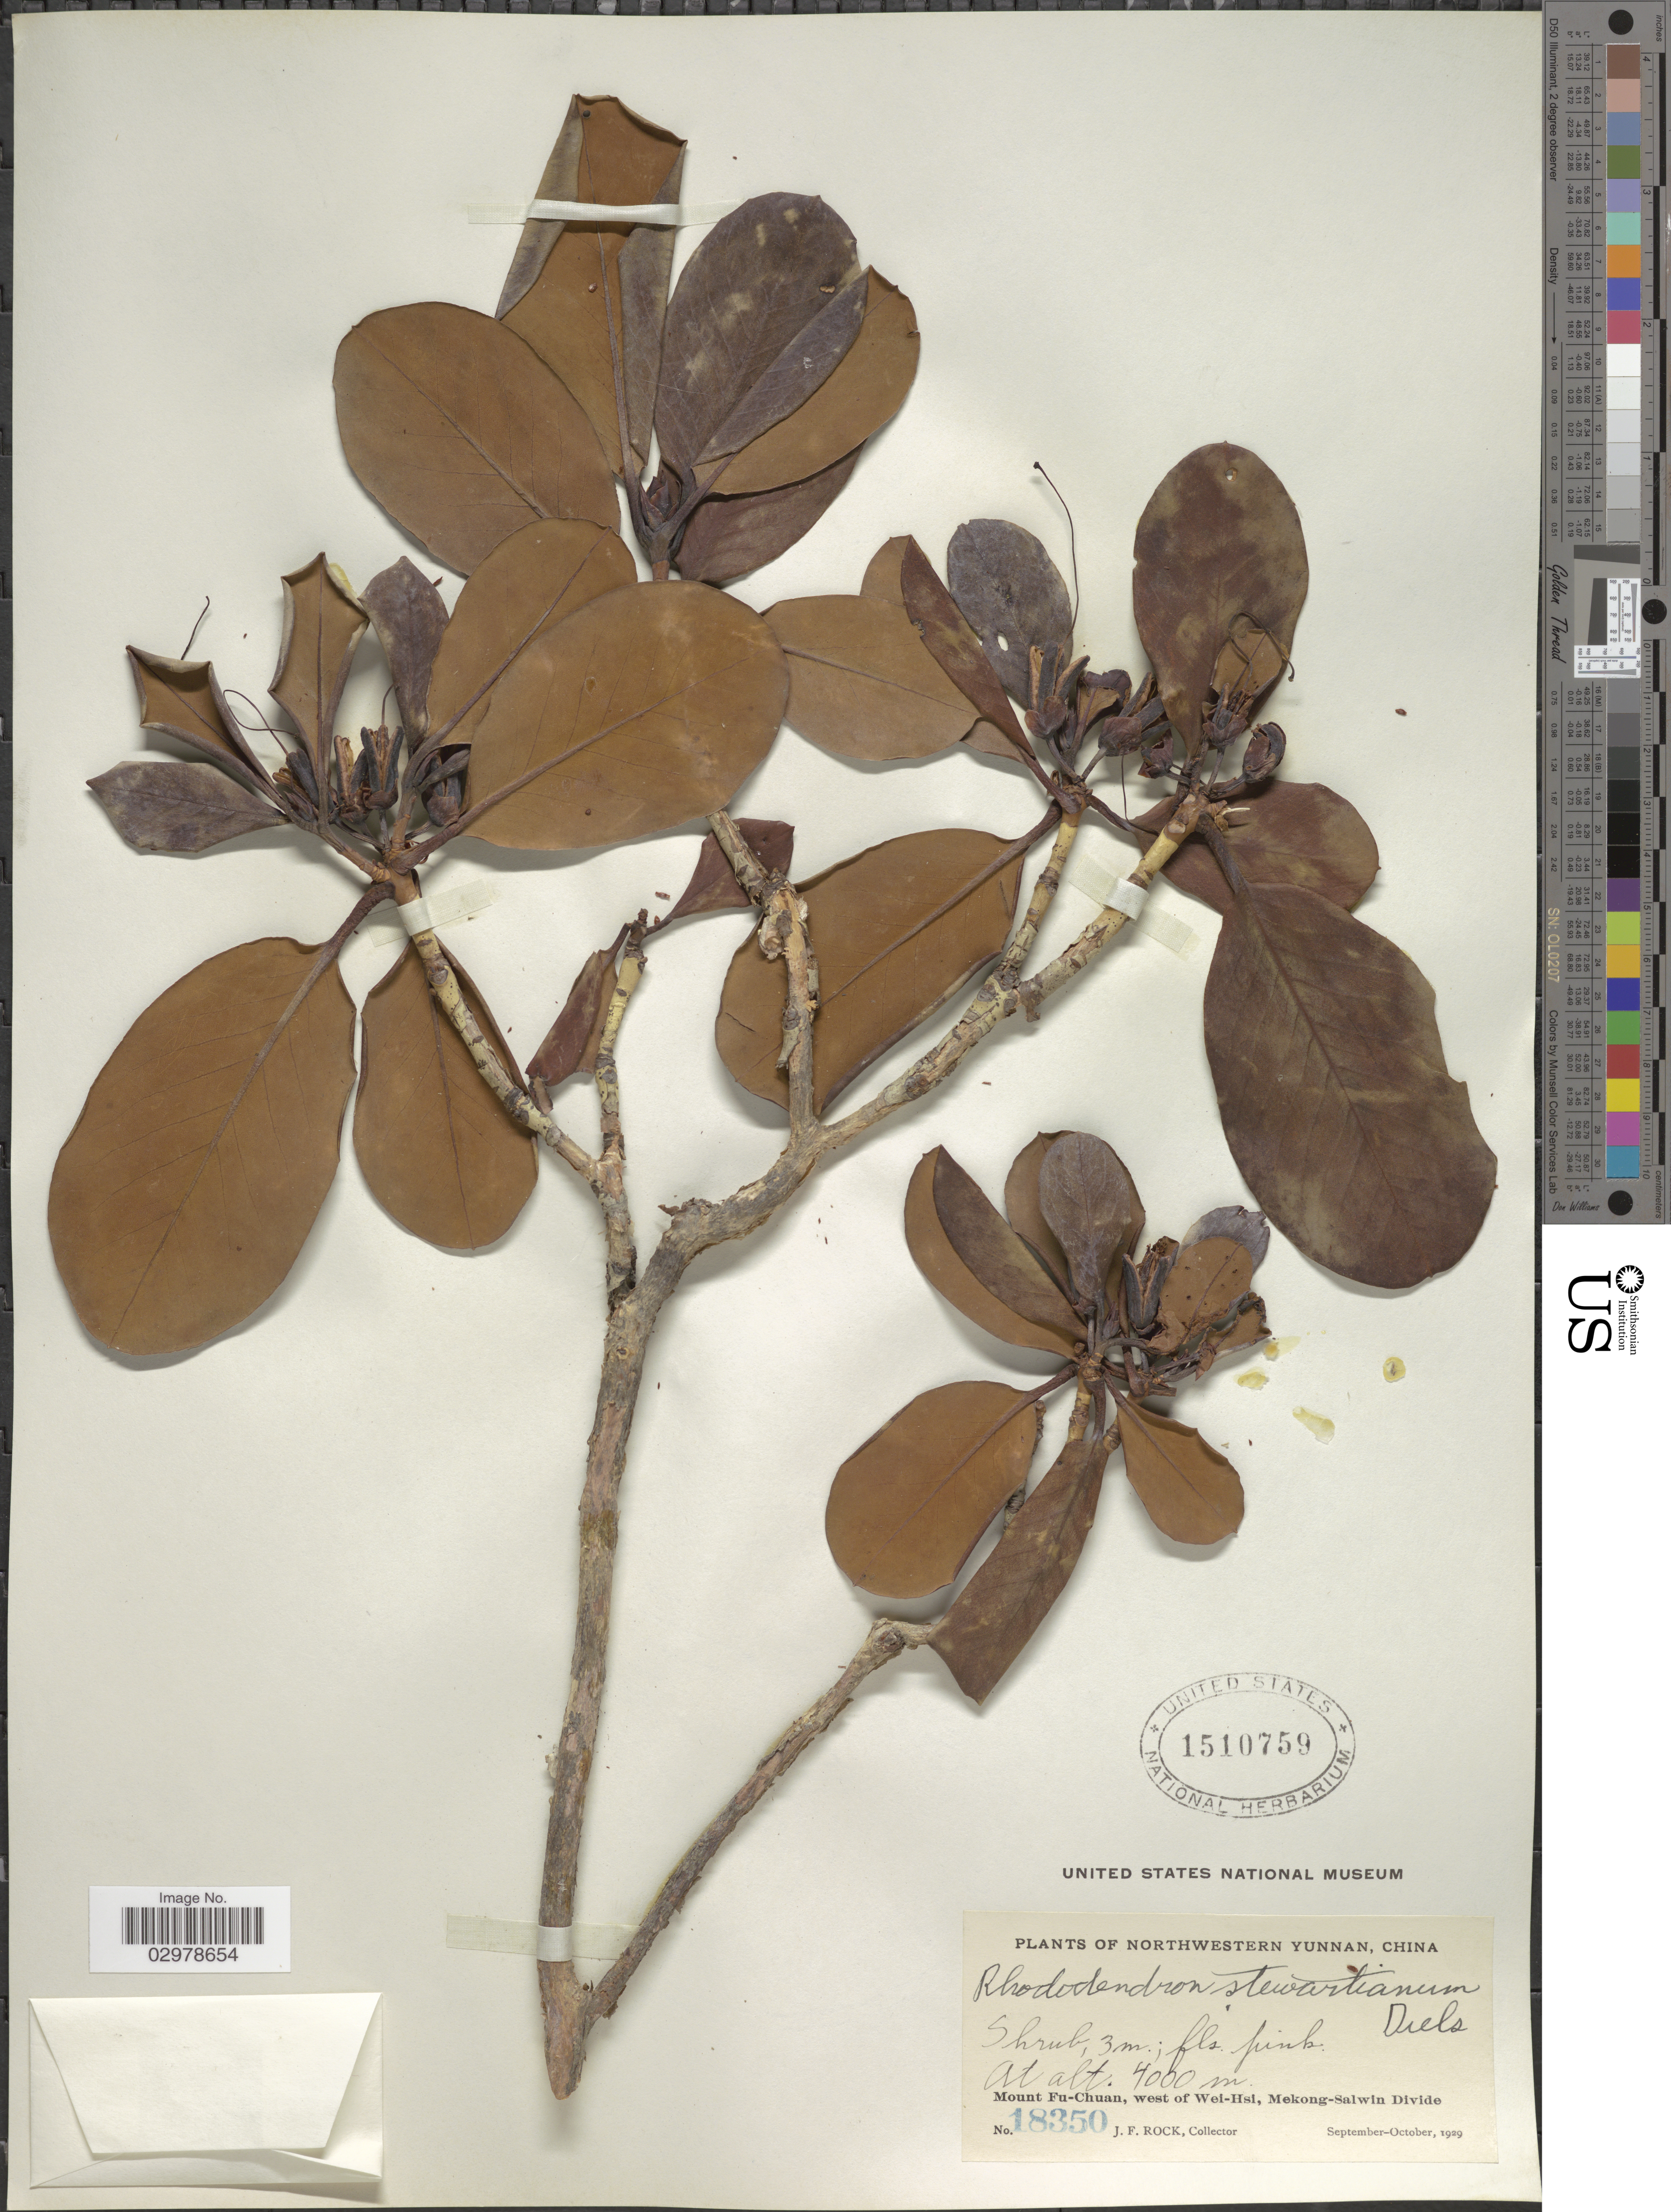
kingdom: Plantae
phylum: Tracheophyta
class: Magnoliopsida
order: Ericales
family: Ericaceae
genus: Rhododendron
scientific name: Rhododendron stewartianum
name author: Diels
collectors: J. Rock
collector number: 18350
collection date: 1929-09/1929-10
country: China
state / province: Yunnan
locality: Northwestern Yunnan. Mount Fu-Chuan, west of Wei-Hsi, Mekong-Salwin Divide.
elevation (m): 4000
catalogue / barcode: US 1510759